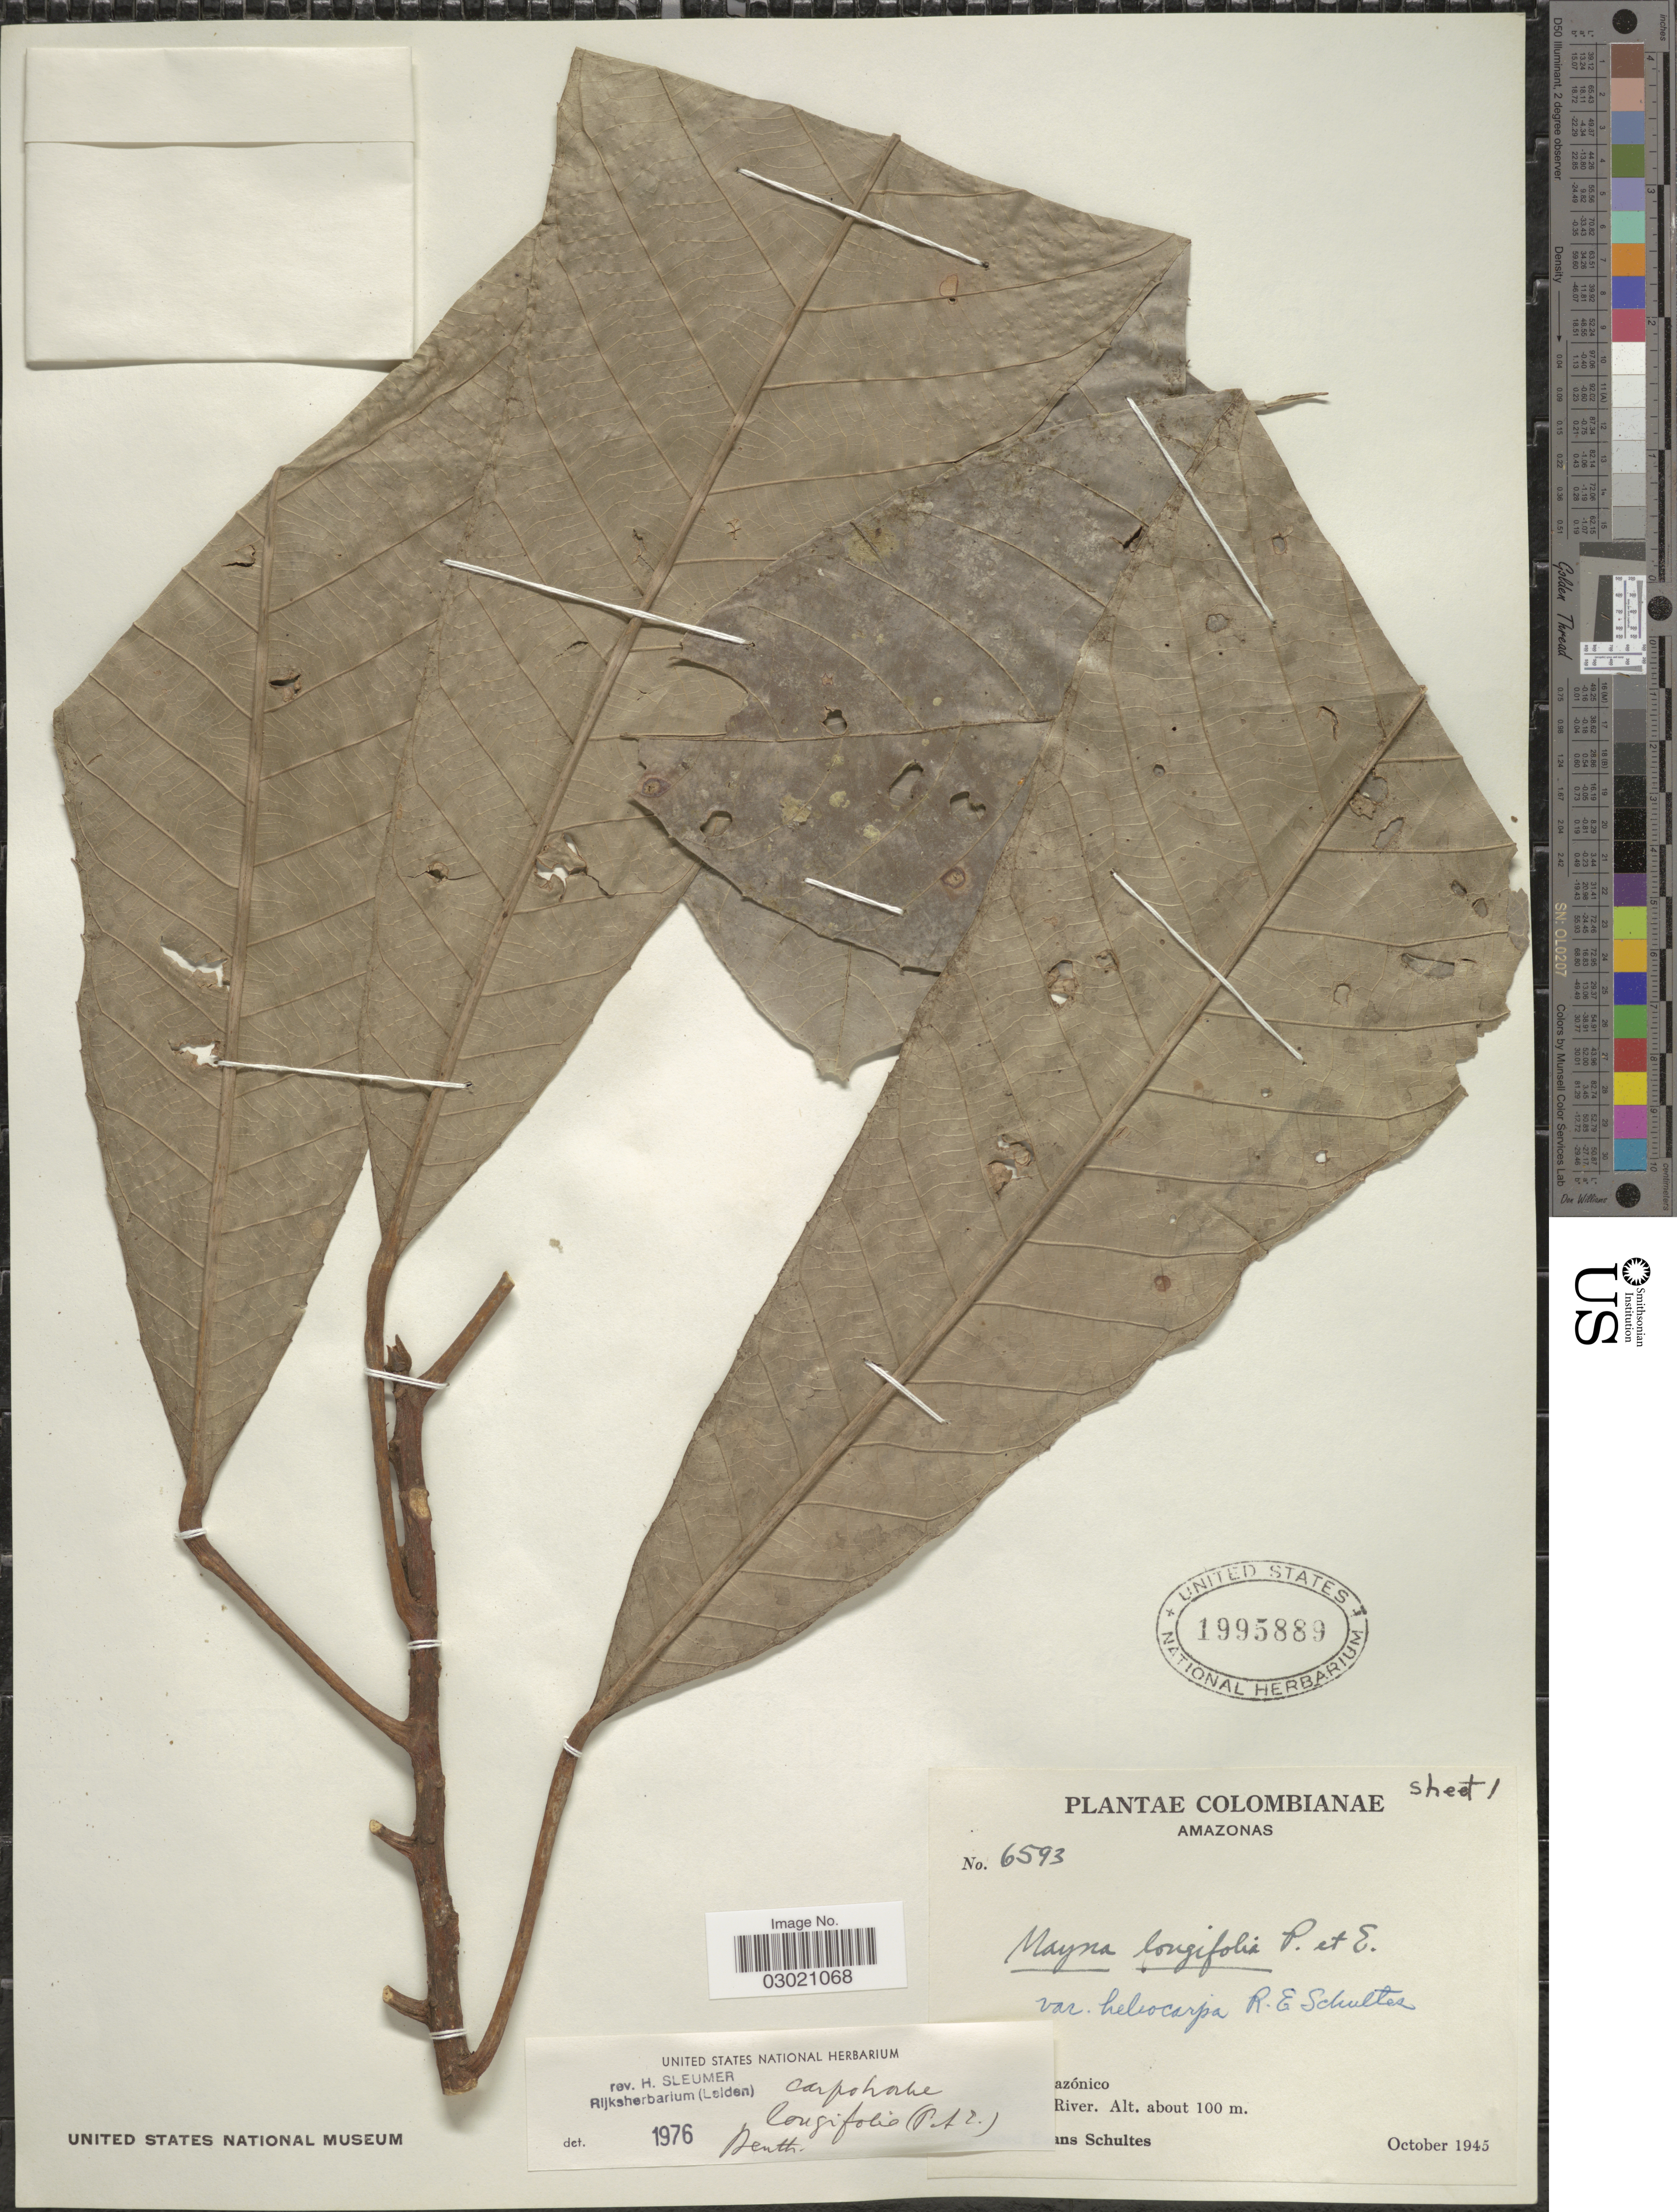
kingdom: Plantae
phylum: Tracheophyta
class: Magnoliopsida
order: Malpighiales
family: Achariaceae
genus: Carpotroche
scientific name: Carpotroche longifolia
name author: (Poepp.) Benth.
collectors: -- Schultes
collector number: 6593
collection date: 1945-10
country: Colombia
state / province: Amazônas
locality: [illegible text]azónico. [illegible text]River.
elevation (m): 100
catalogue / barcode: US 1995889